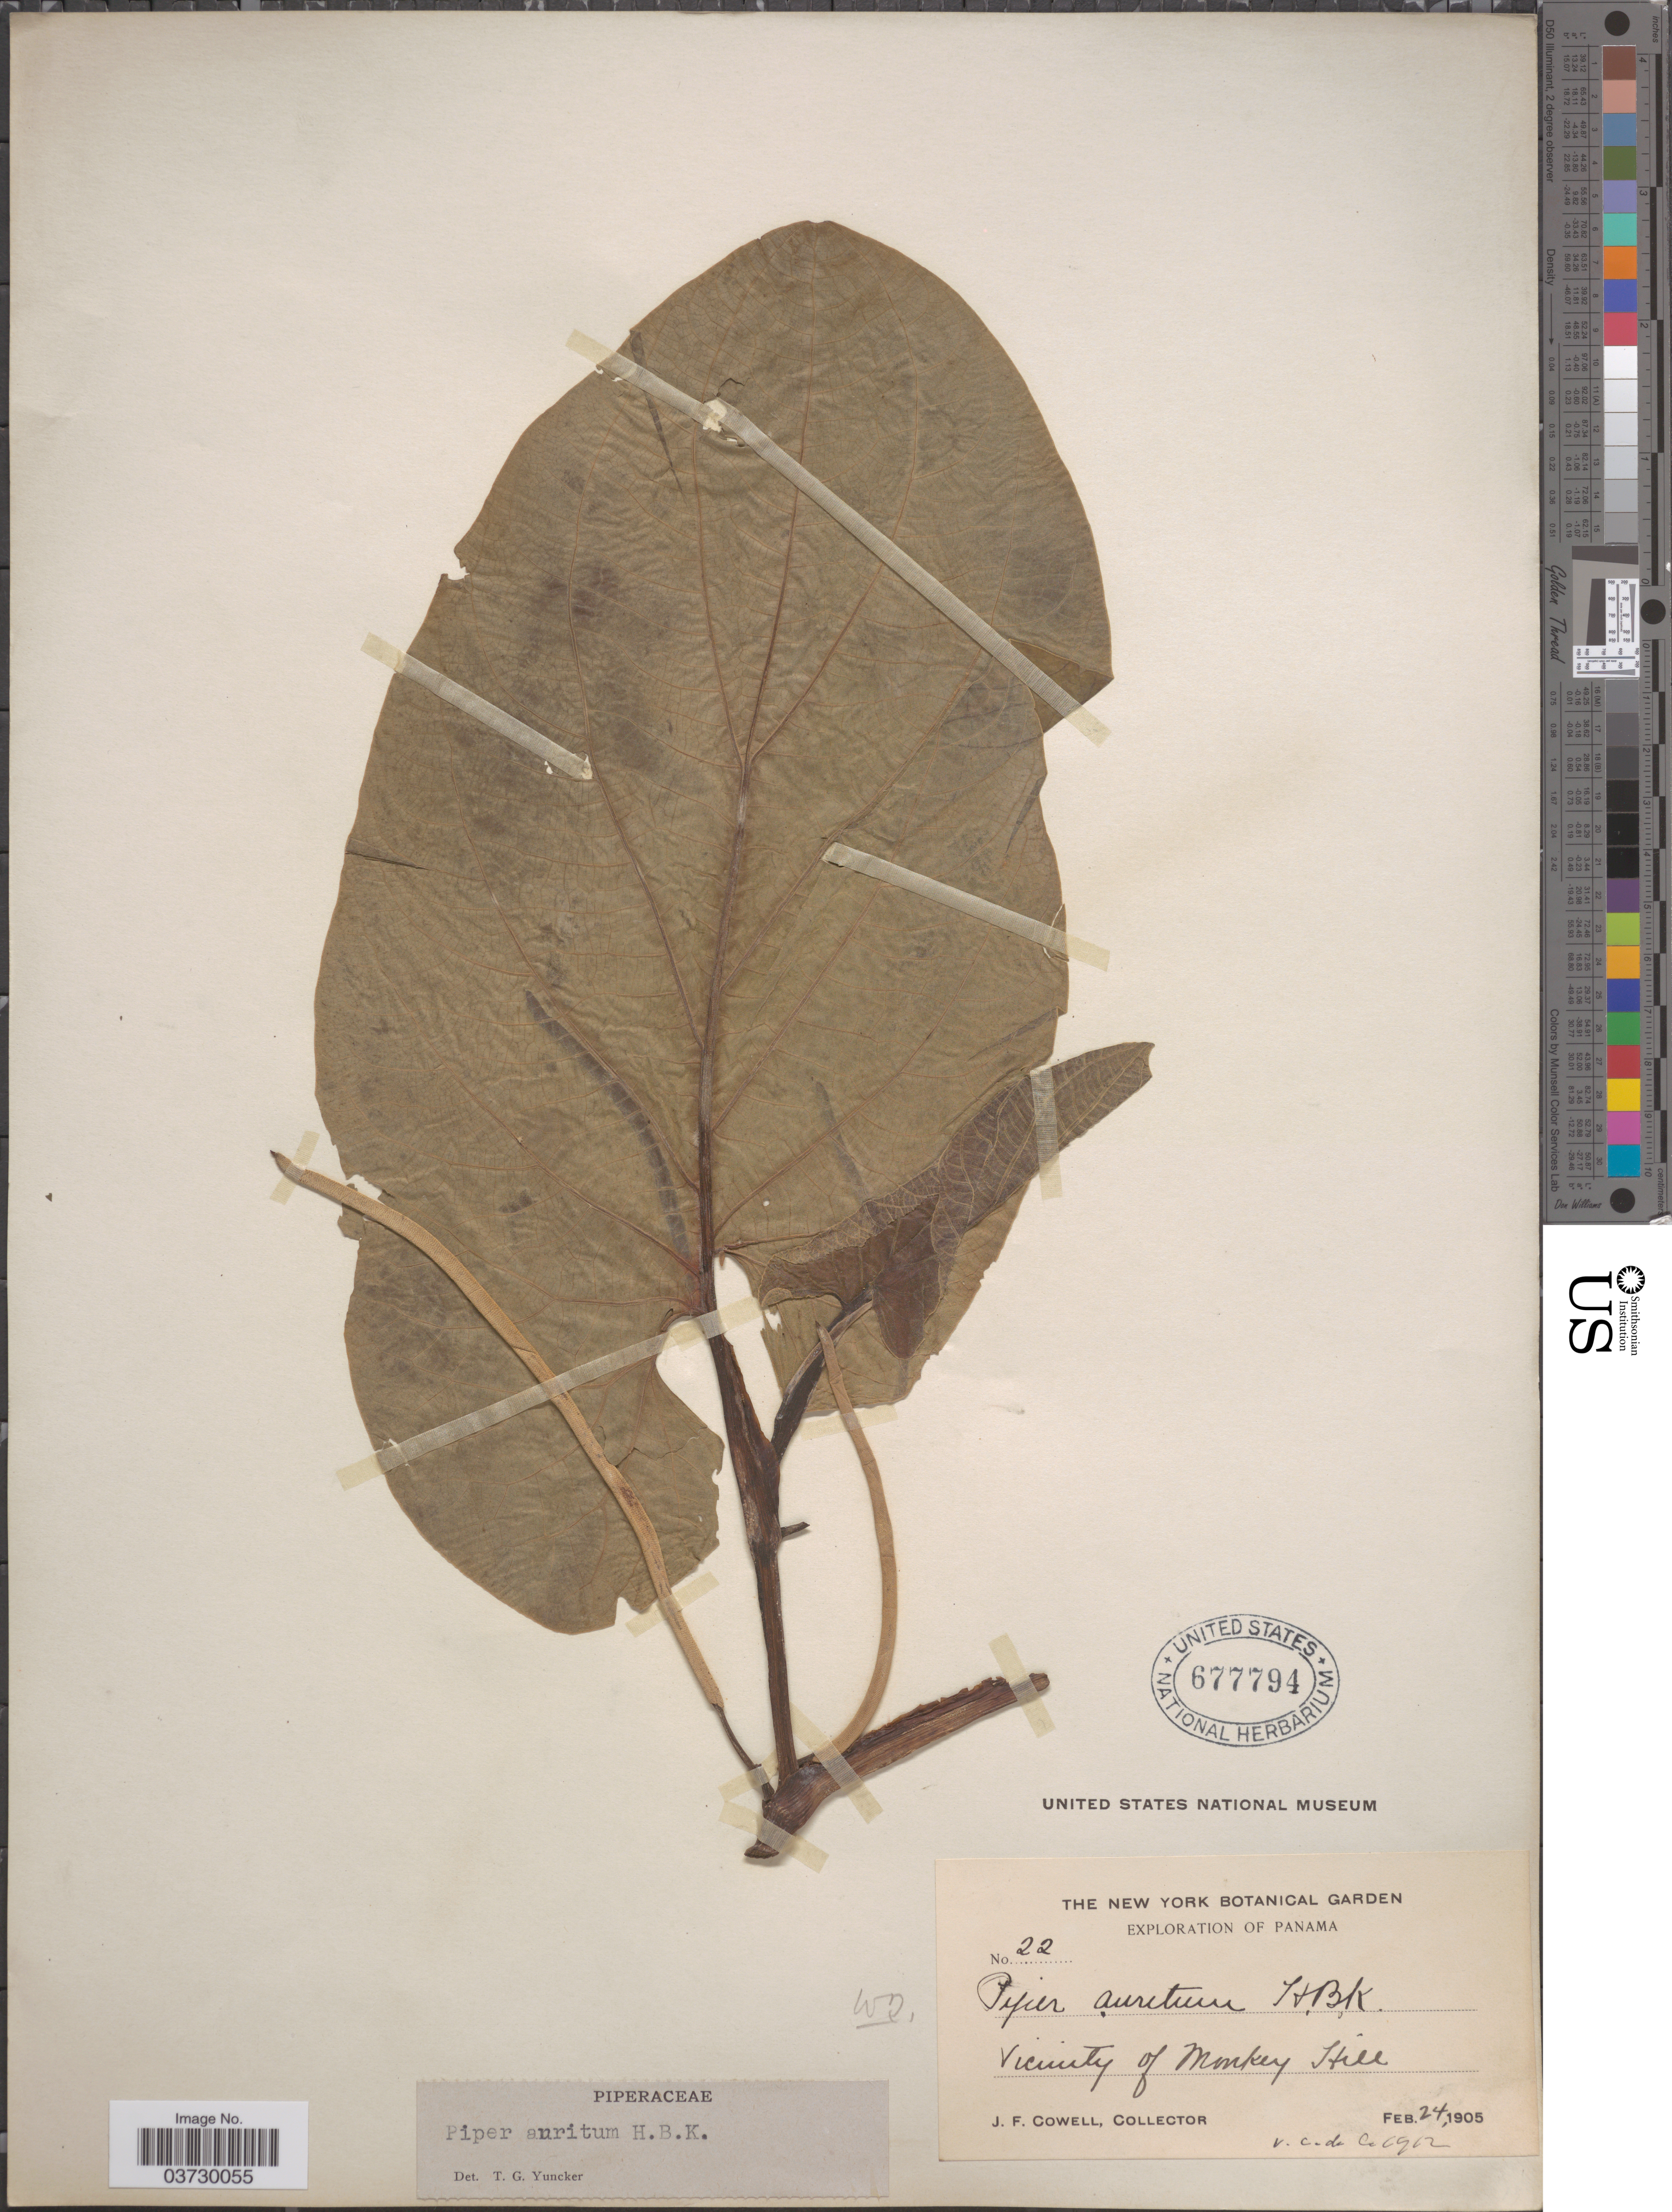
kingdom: Plantae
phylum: Tracheophyta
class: Magnoliopsida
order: Piperales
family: Piperaceae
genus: Piper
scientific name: Piper auritum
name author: Kunth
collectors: J. F. Cowell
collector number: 22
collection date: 1905-02-24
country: Panama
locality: Vicinity of Monkey Hill.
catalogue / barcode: US 677794